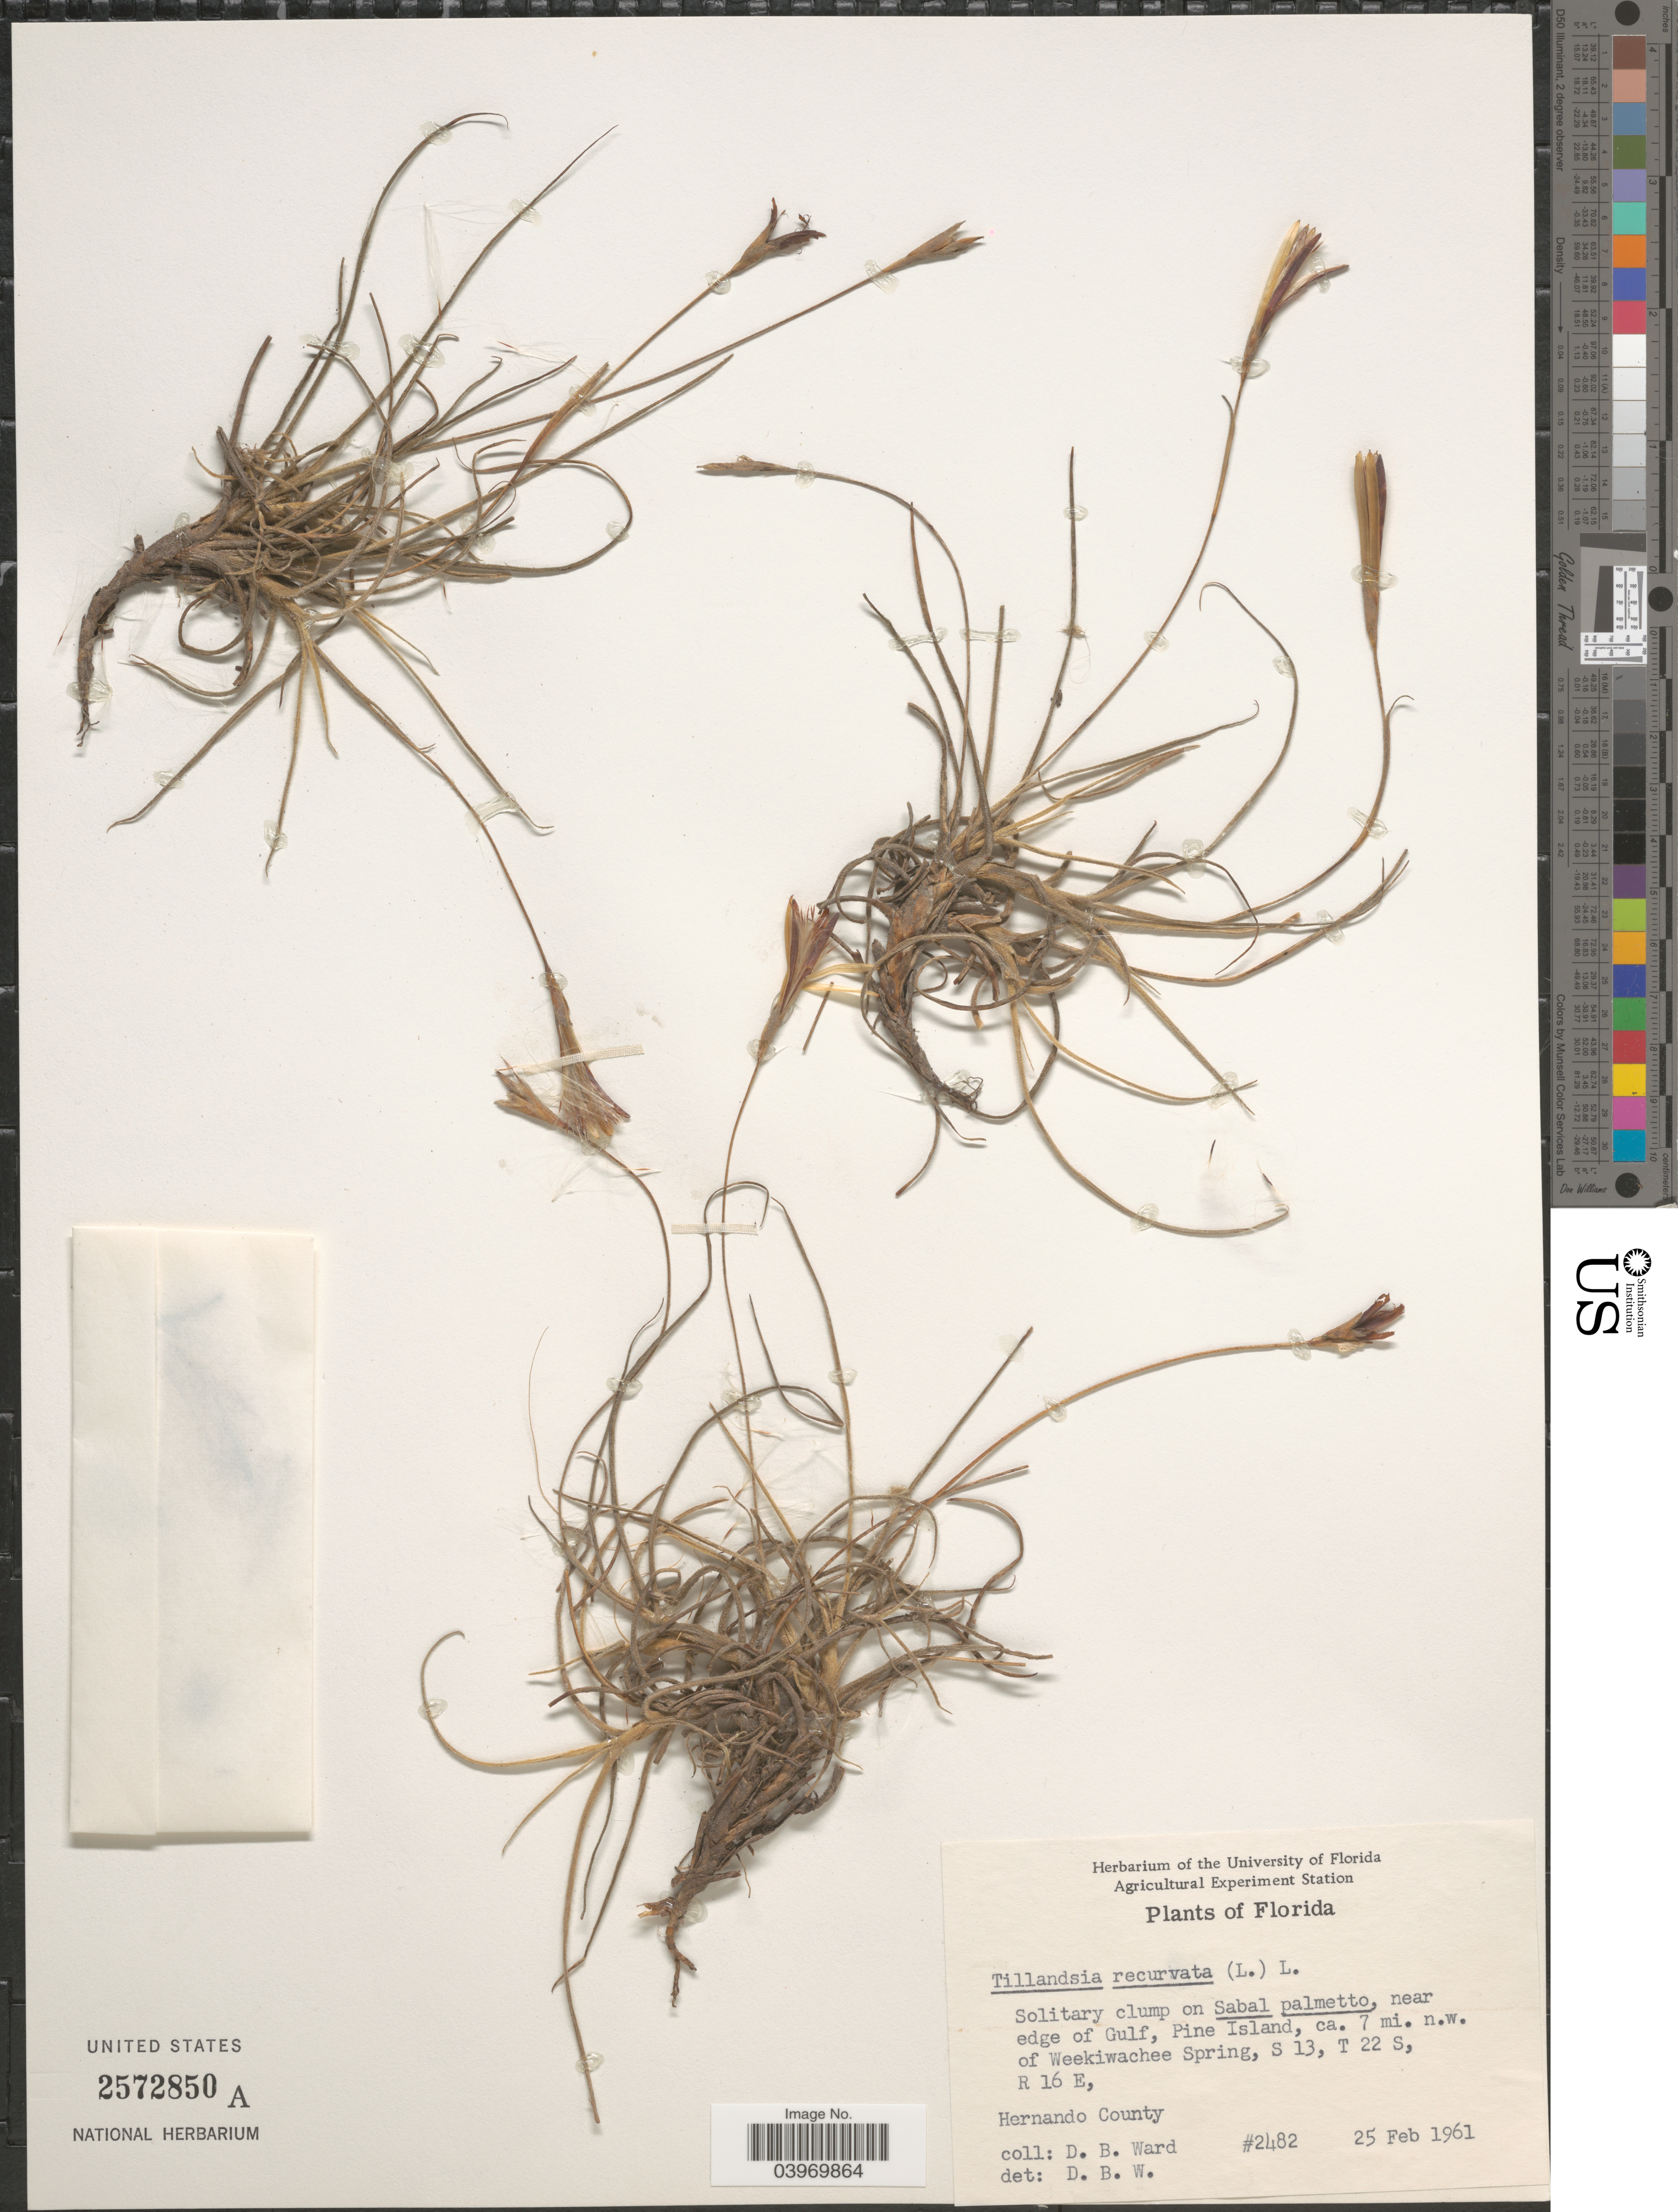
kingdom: Plantae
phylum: Tracheophyta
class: Liliopsida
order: Poales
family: Bromeliaceae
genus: Tillandsia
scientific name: Tillandsia recurvata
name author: L.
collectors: D. B. Ward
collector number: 2482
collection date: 1961-01-25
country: United States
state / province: Florida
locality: Near edge of Gulf, Pine Island, ca. 7 mi. n.w. of Weekiwachee Spring, S 13, T 22 S, R 16 E, Hernando County.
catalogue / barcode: US 2572850A